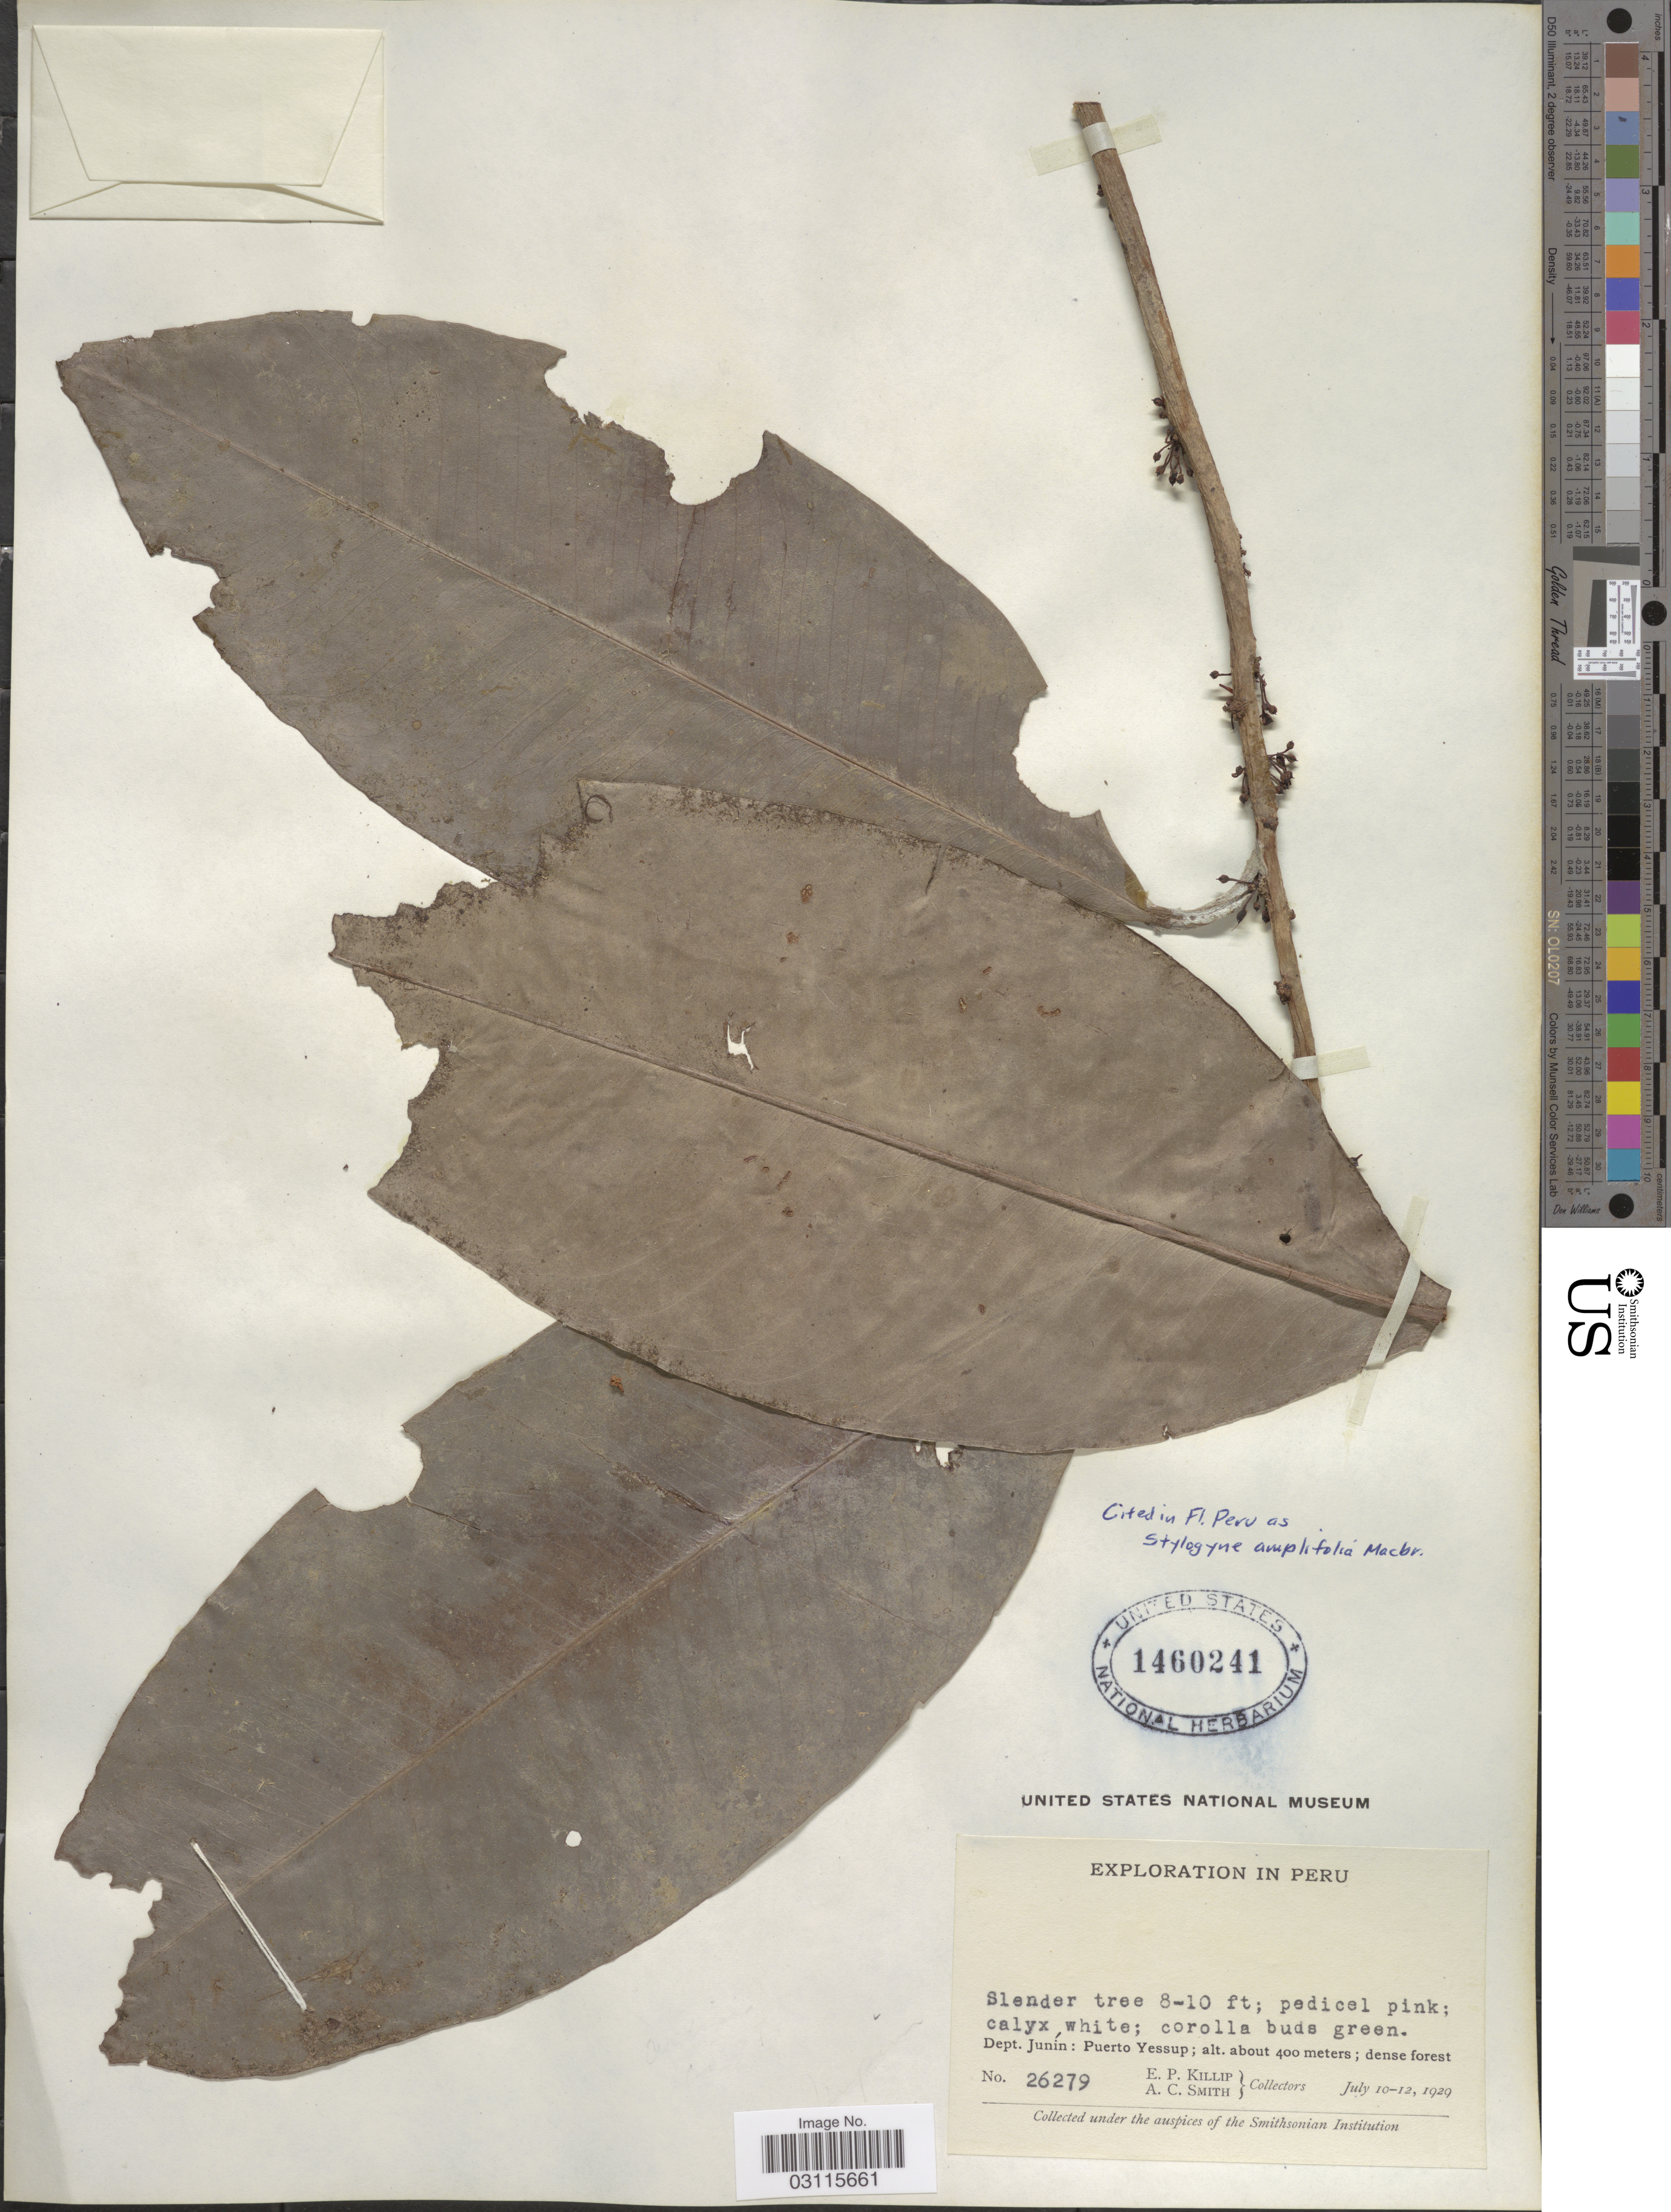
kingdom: Plantae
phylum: Tracheophyta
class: Magnoliopsida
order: Ericales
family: Primulaceae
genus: Stylogyne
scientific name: Stylogyne amplifolia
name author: J.F. Macbr.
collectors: E. P. Killip & A. C. Smith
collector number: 26279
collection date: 1929-07-10/1929-07-12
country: Peru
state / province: Junín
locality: Dept. Junín: Puerto Yessup.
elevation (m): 400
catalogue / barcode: US 1460241